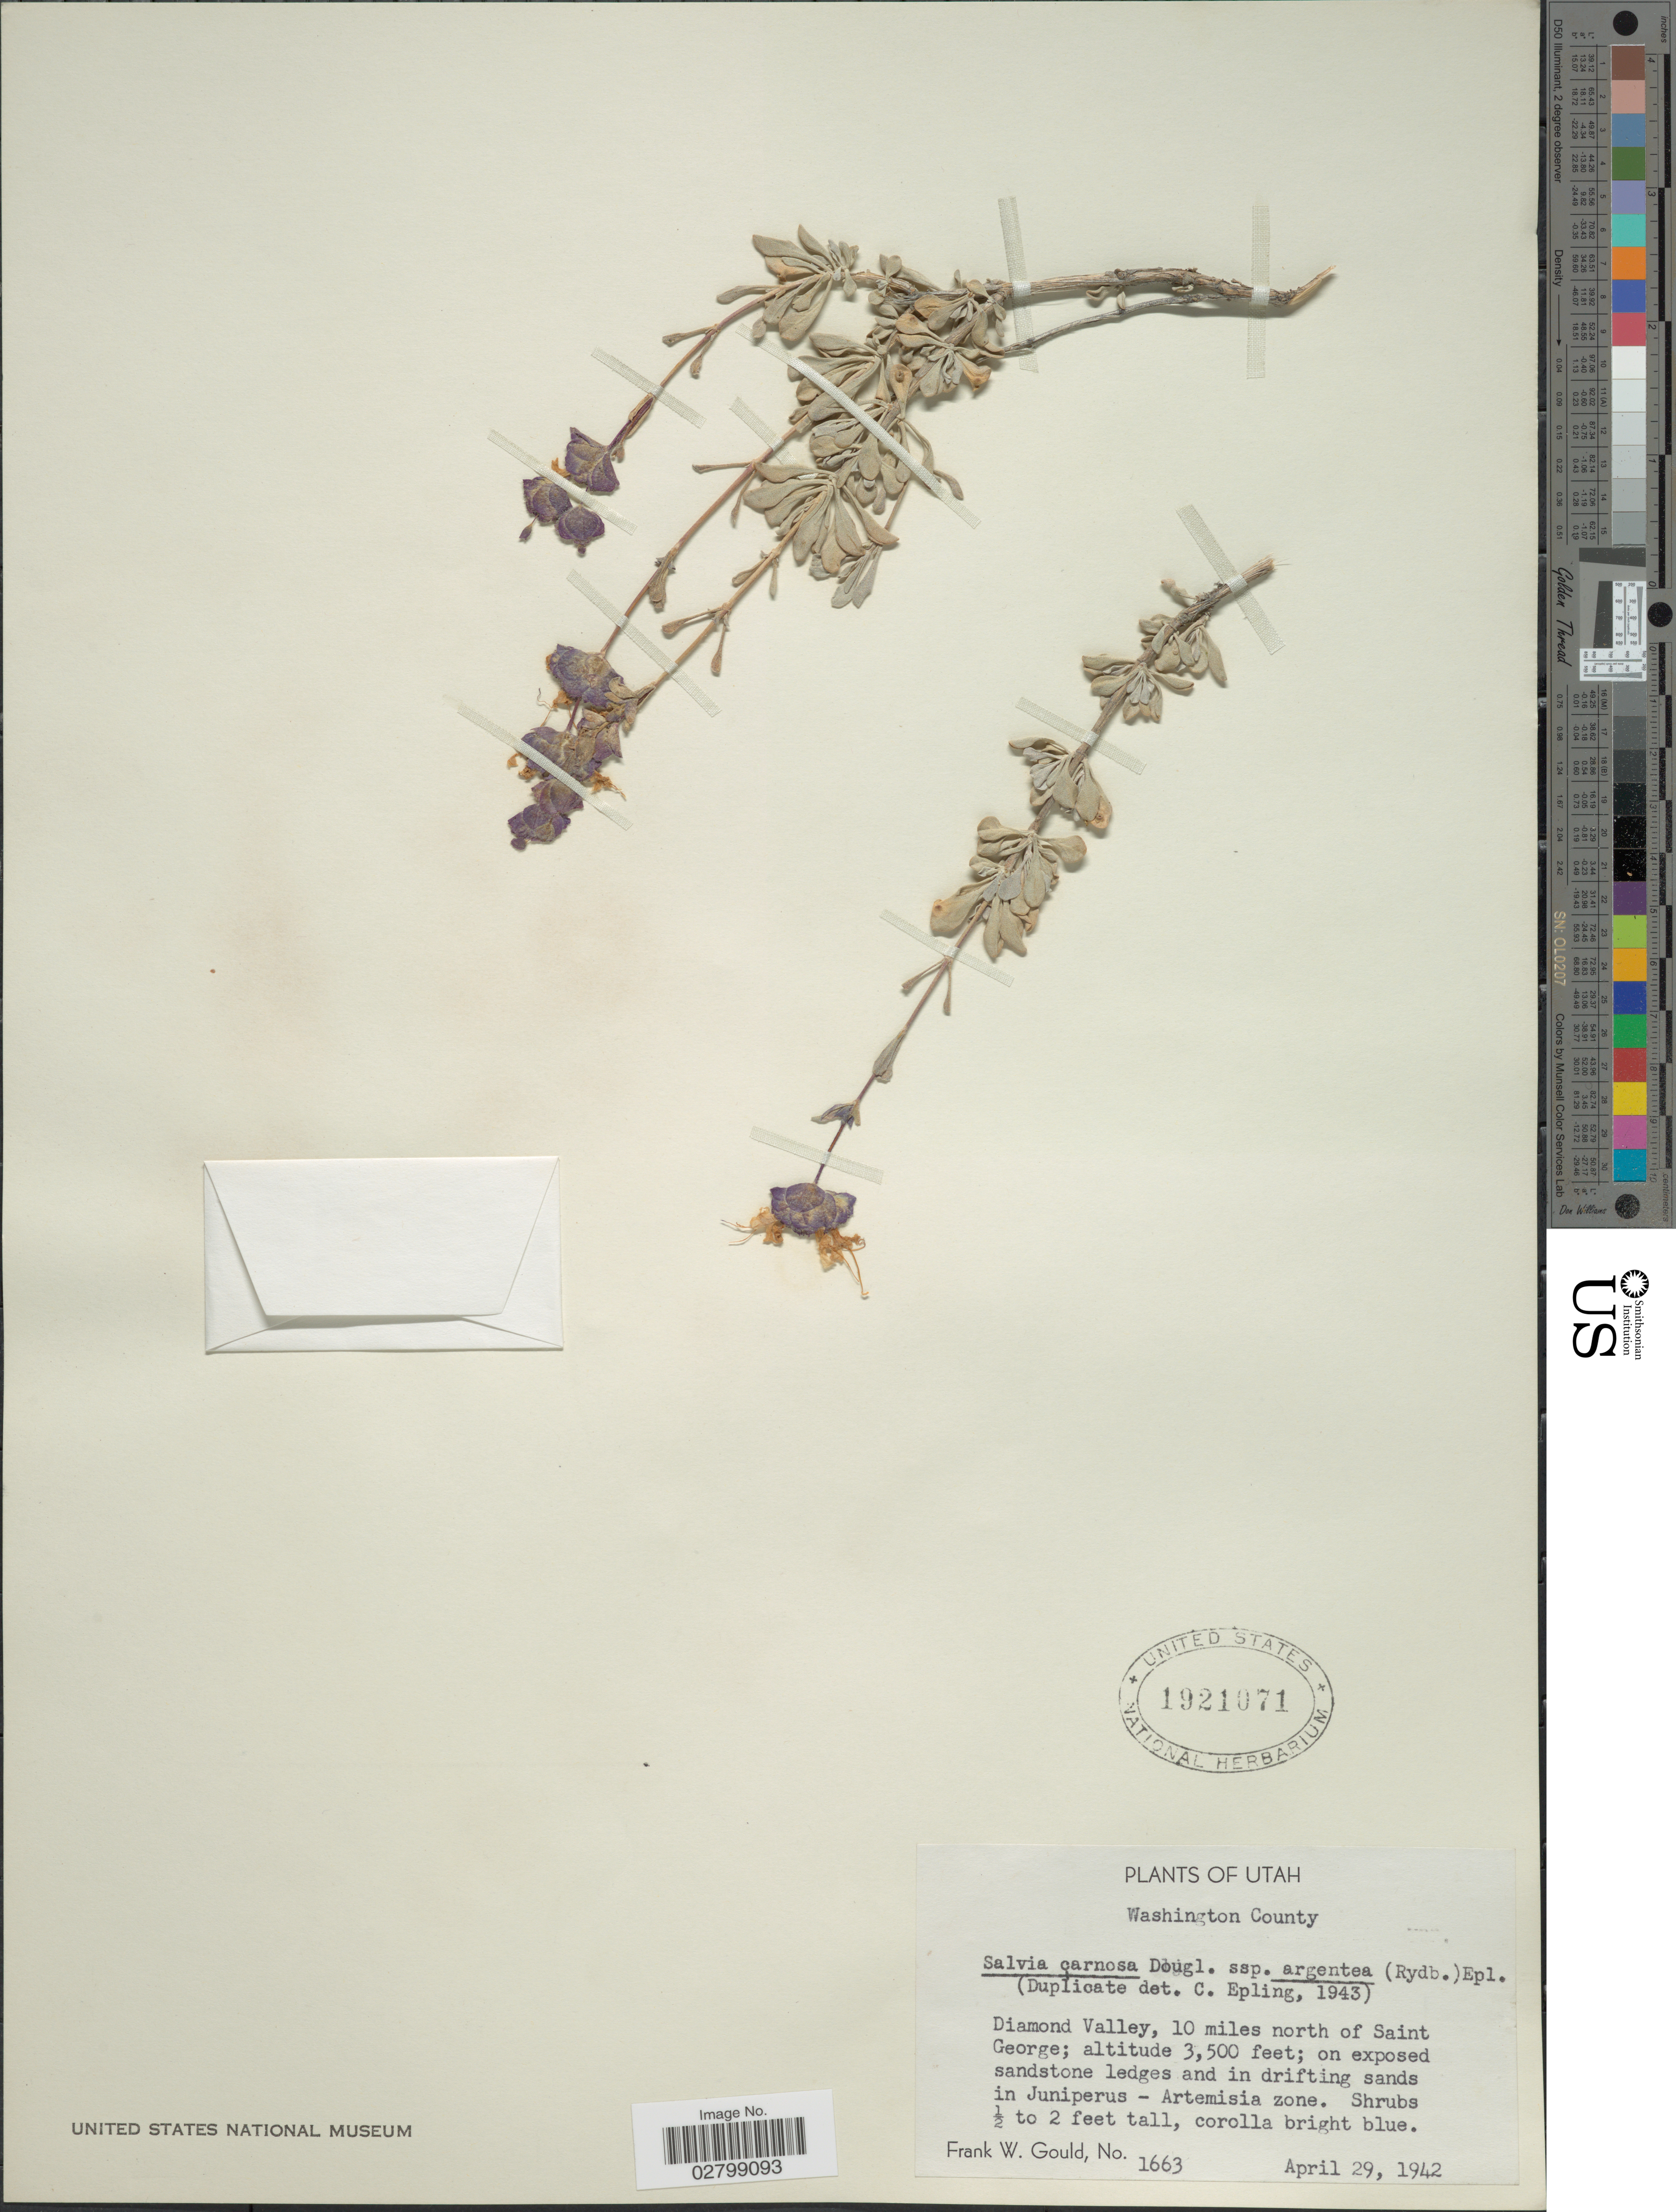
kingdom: Plantae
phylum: Tracheophyta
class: Magnoliopsida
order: Lamiales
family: Lamiaceae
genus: Salvia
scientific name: Salvia carnosa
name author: Douglas ex Greene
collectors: F. W. Gould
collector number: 1663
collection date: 1942-04-29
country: United States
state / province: Utah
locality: Washington County. Diamond Valley, 10 miles north of Saint George.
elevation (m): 1067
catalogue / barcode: US 1921071